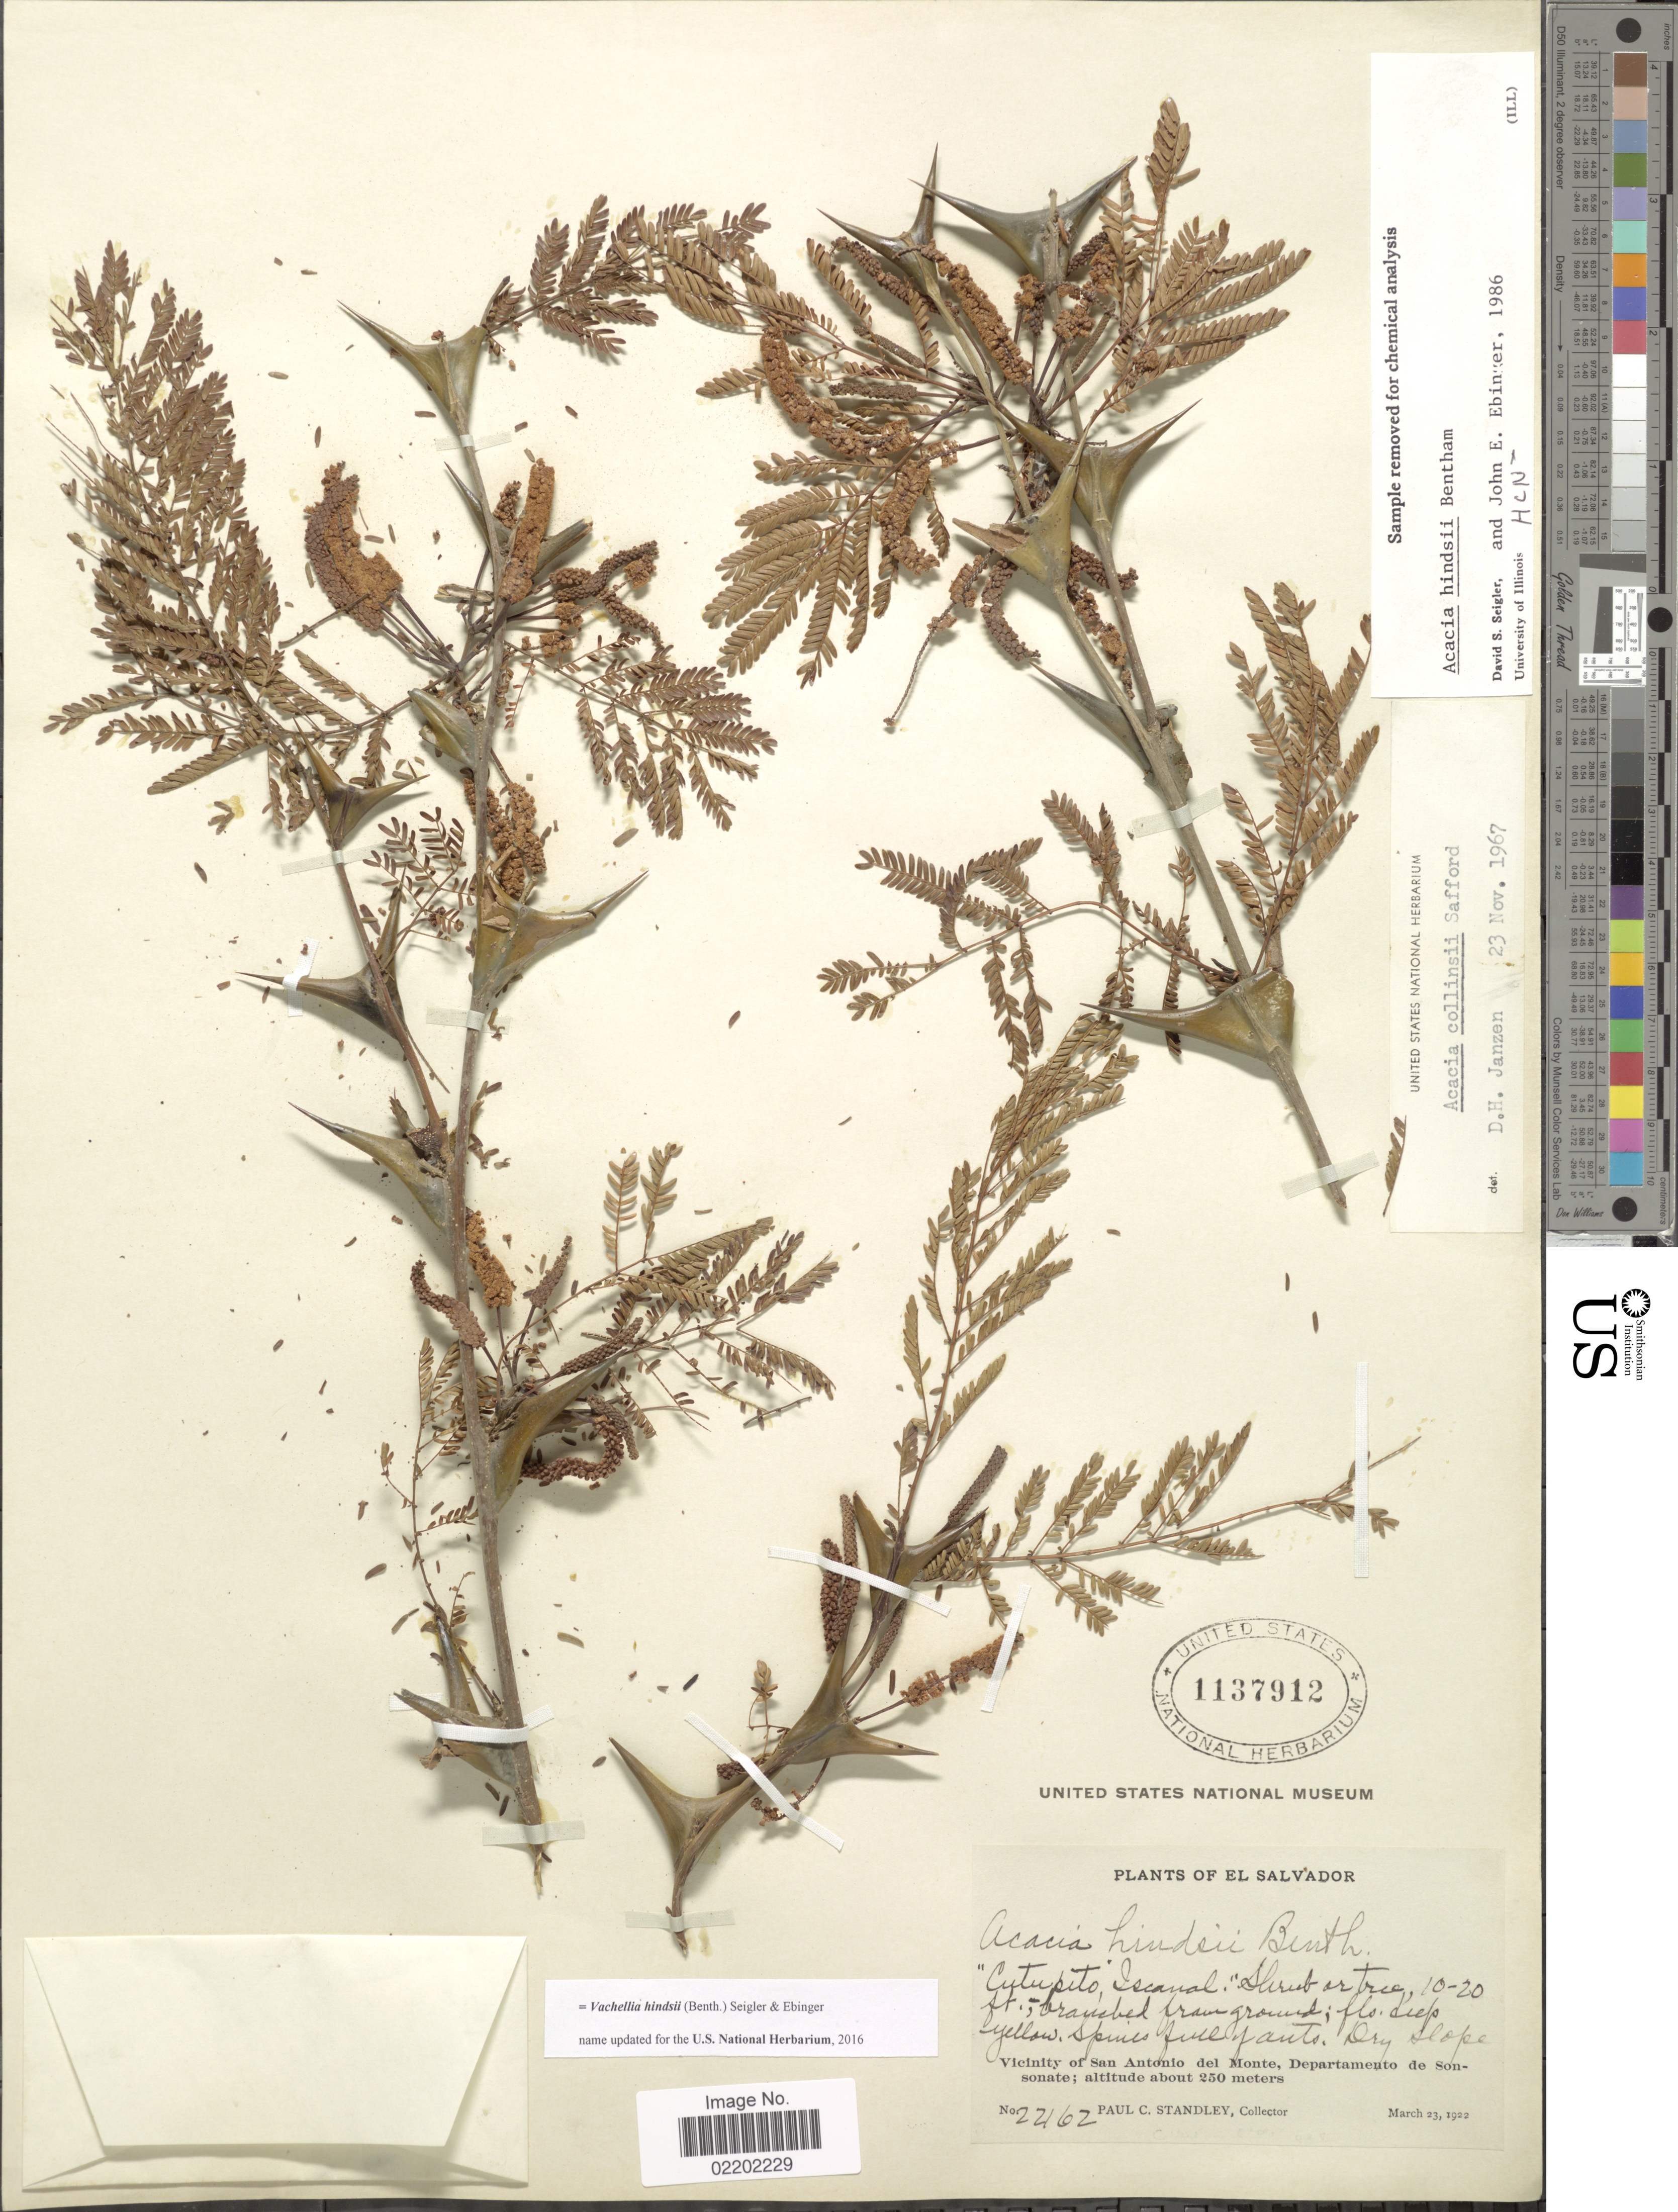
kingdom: Plantae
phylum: Tracheophyta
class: Magnoliopsida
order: Fabales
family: Fabaceae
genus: Vachellia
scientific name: Vachellia hindsii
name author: (Benth.) Seigler & Ebinger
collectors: P. C. Standley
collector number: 2462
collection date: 1922-03-23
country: El Salvador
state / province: Sonsonate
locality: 'Cutipito, Iscanal', Dry slope, Vicinity of San Antonio del Monte, Departamento de Sonsonate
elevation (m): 250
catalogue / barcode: US 1137912